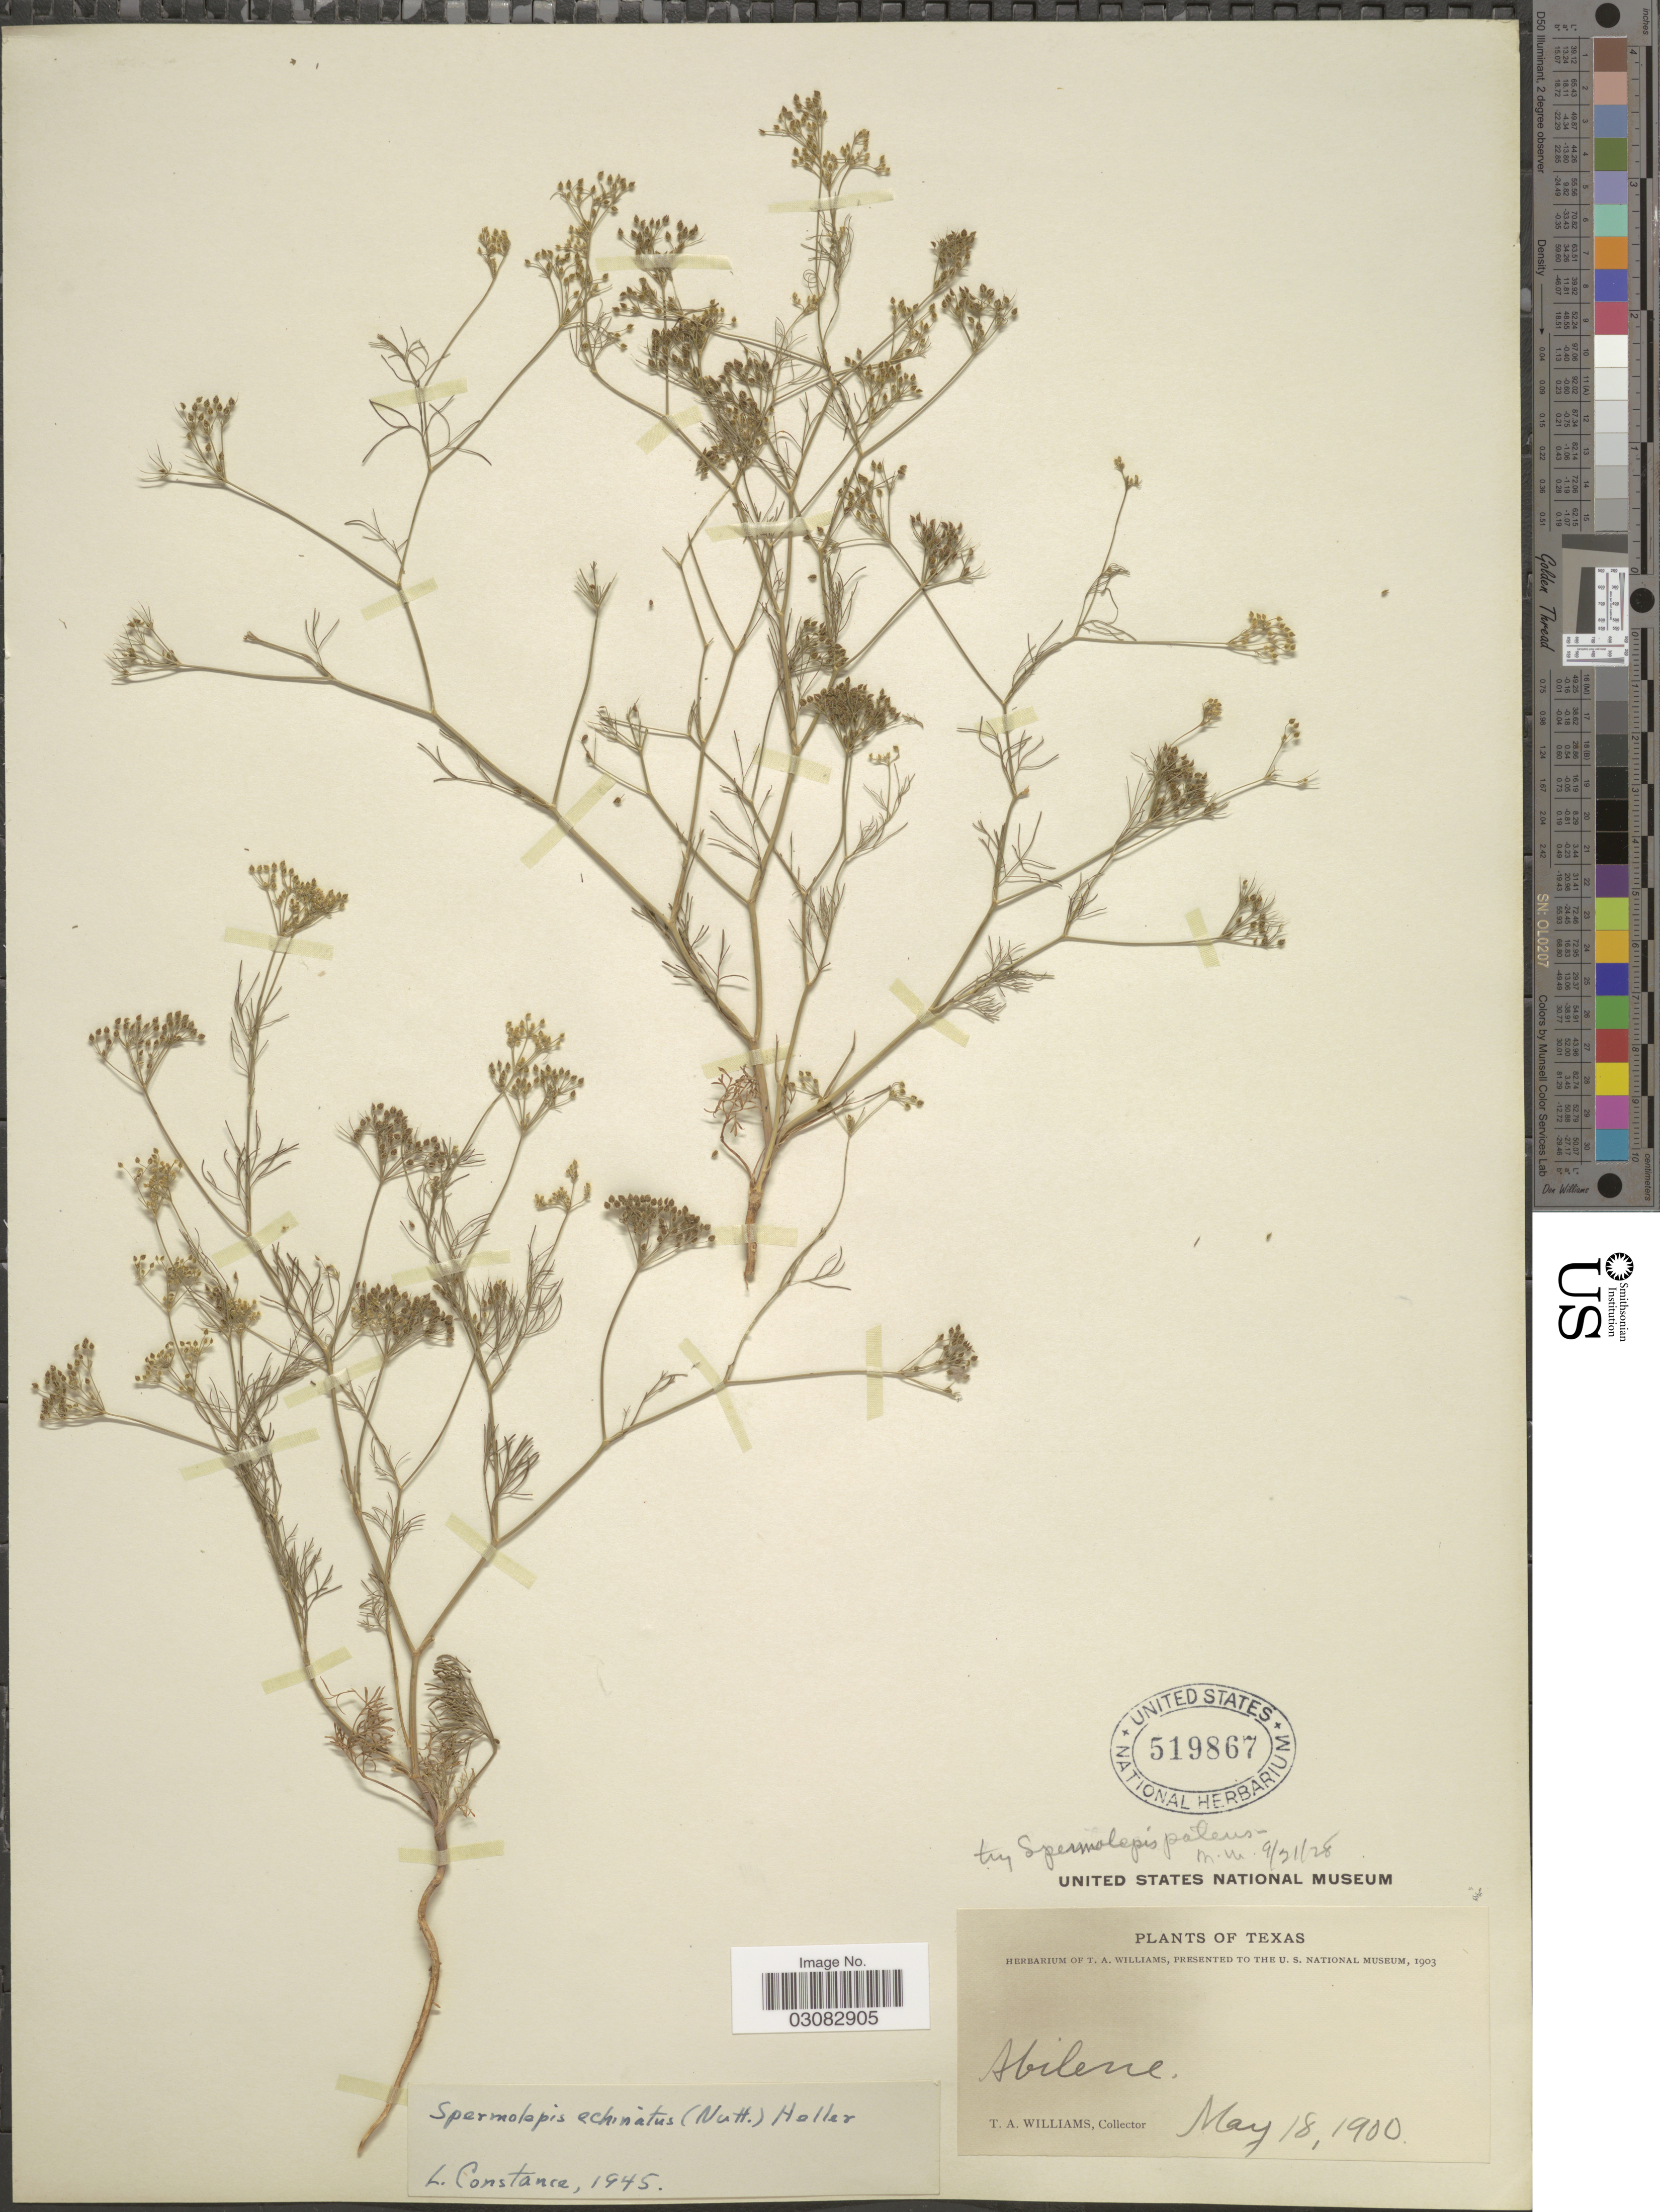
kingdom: Plantae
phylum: Tracheophyta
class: Magnoliopsida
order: Apiales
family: Apiaceae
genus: Spermolepis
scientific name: Spermolepis echinata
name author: (Nutt. ex DC.) A. Heller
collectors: T. Williams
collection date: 1900-05-18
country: United States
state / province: Texas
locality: Abilene.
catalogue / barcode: US 519867